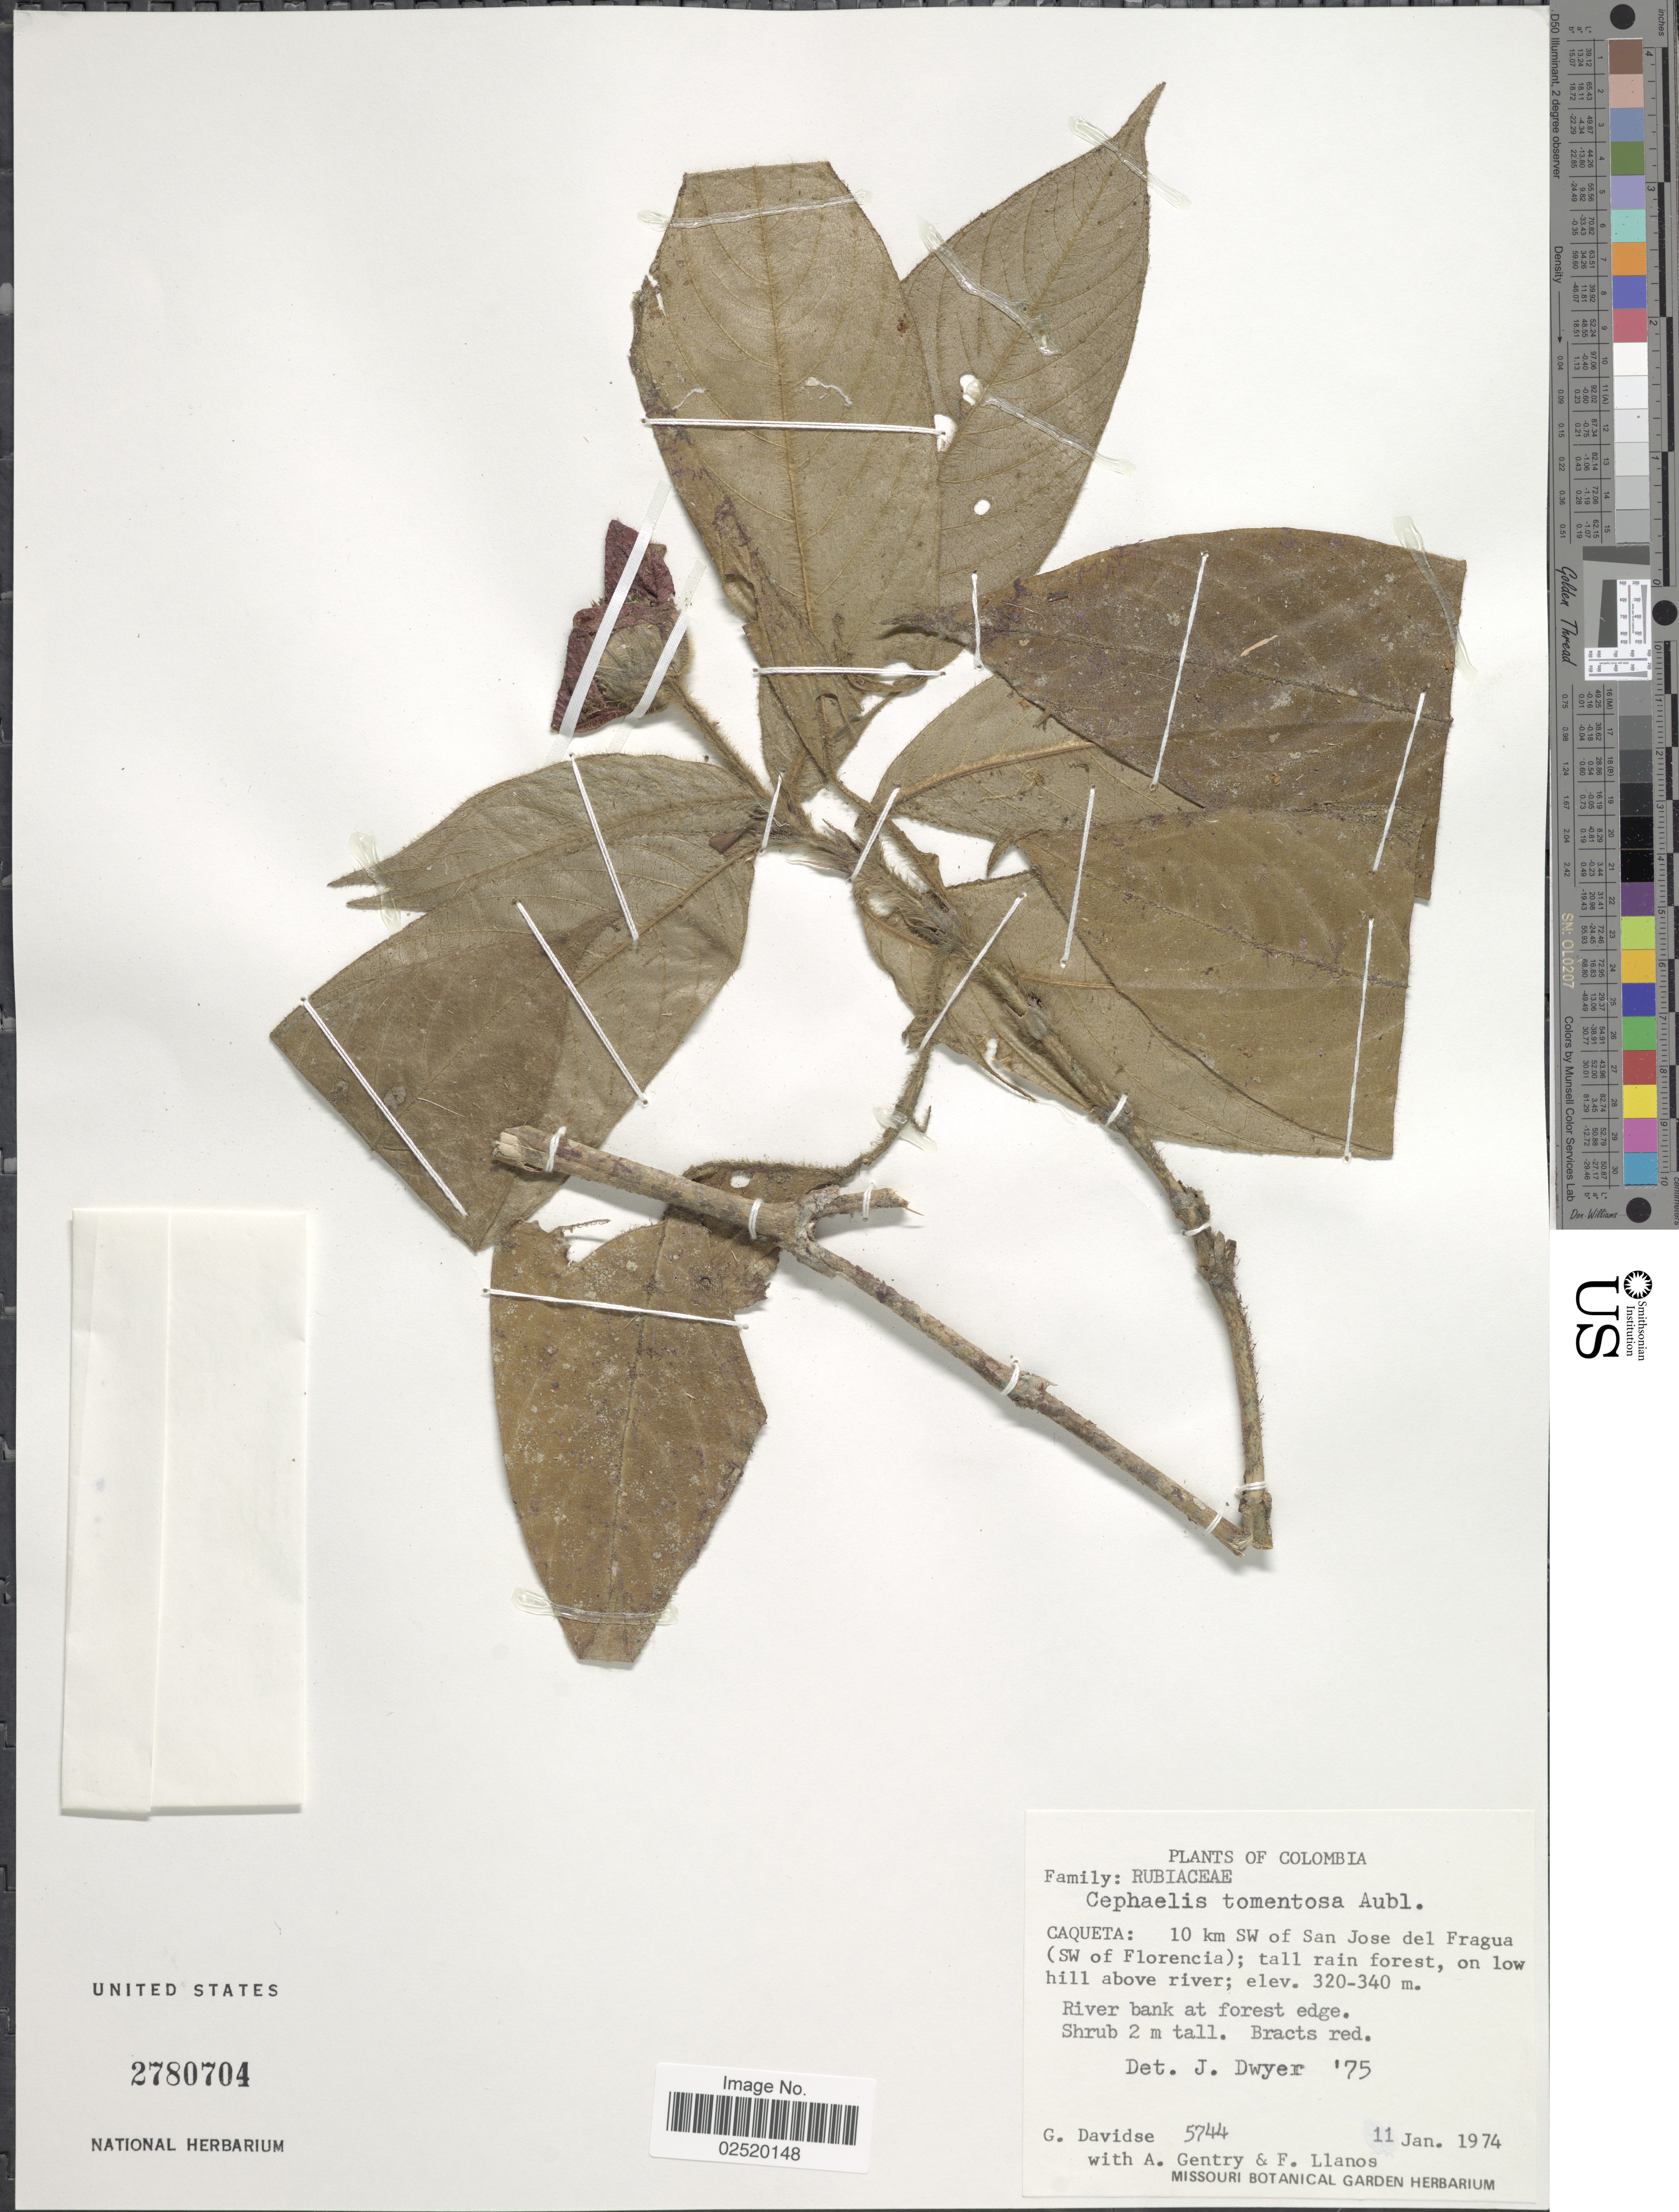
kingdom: Plantae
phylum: Tracheophyta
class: Magnoliopsida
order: Gentianales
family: Rubiaceae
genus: Psychotria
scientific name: Psychotria poeppigiana subsp. poeppigiana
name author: Müll. Arg.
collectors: G. Davidse, A. H. Gentry & F. Llanos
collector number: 5744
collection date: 1974-01-11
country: Colombia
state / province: Caquetá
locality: Caqueta: 10 km SW of San Jose del Fragua (SW of Florencia) River bank at forest edge, tall rain forest, on low hill above river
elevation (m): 320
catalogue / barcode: US 2780704